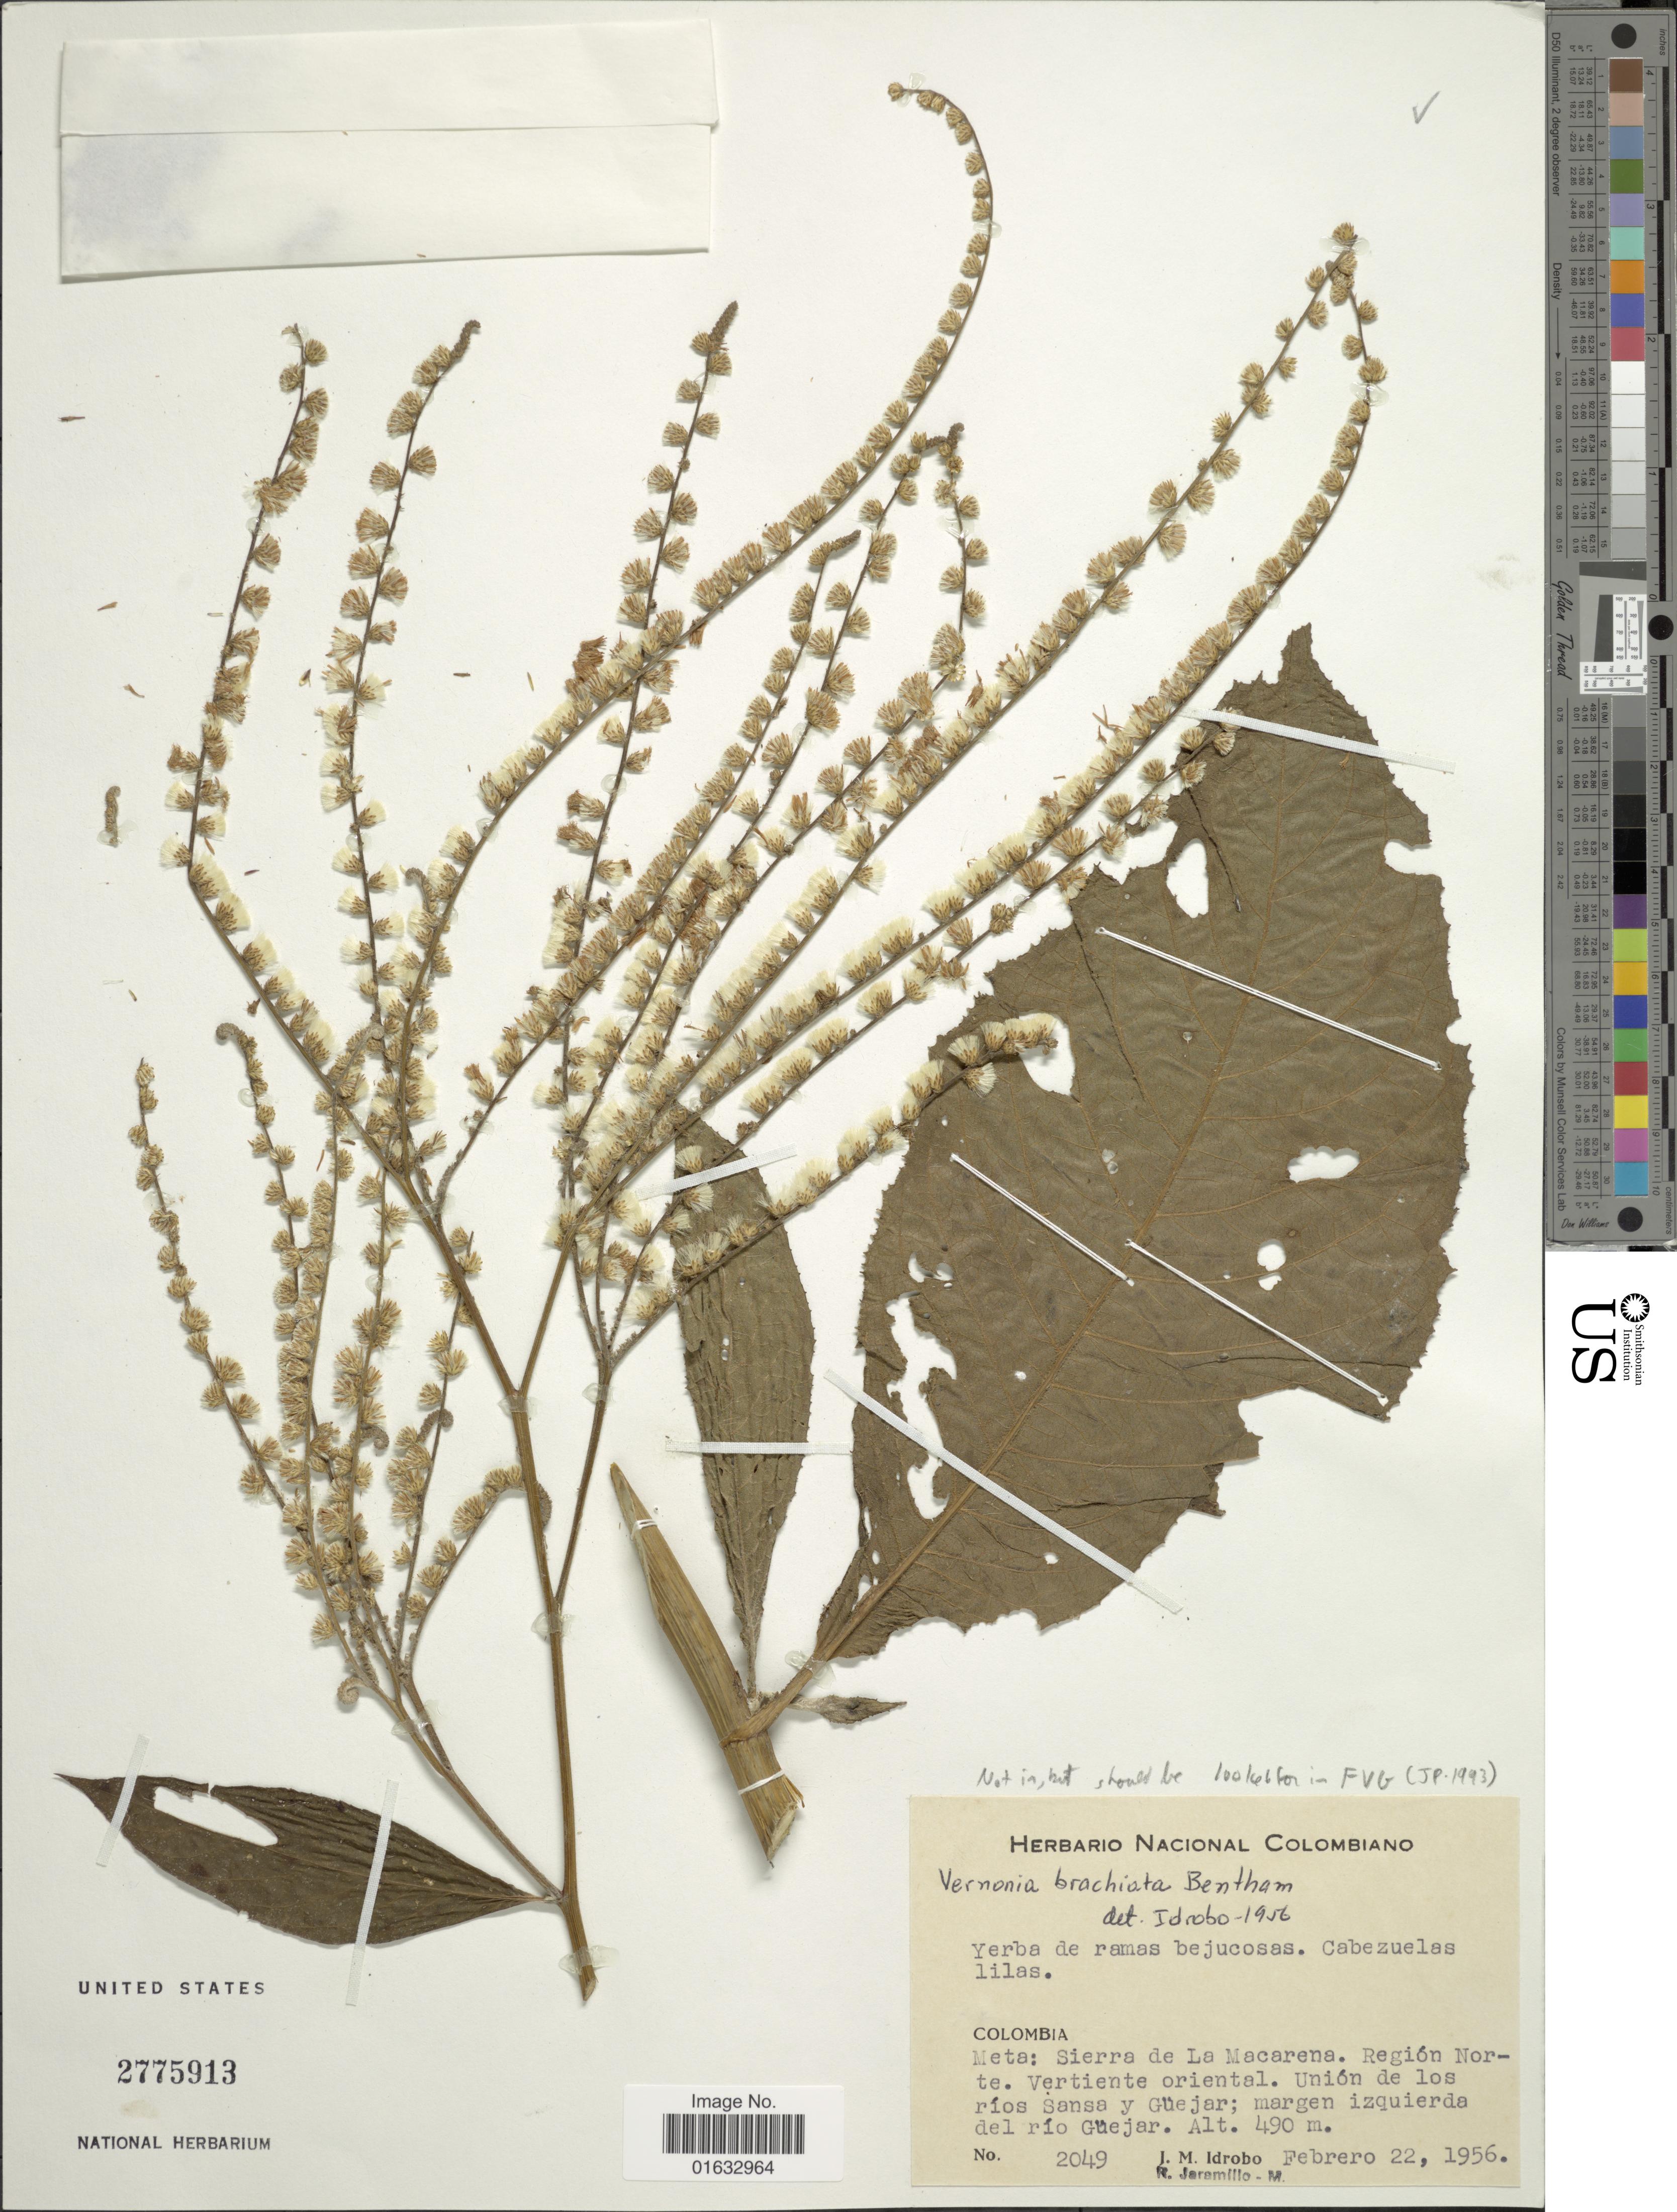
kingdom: Plantae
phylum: Tracheophyta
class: Magnoliopsida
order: Asterales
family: Asteraceae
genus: Eirmocephala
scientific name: Eirmocephala brachiata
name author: (Benth.) H. Rob.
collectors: J. M. Idrobo & R. Jaramillo M.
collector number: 2049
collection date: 1956-02-22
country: Colombia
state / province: Meta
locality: Colombia, Meta: Sierra de La Macarena. Región Norte. Vertiente oriental. Unión de los ríos Sansa y Güehar; margen izquierda del río Güejar.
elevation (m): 490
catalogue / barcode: US 2775913